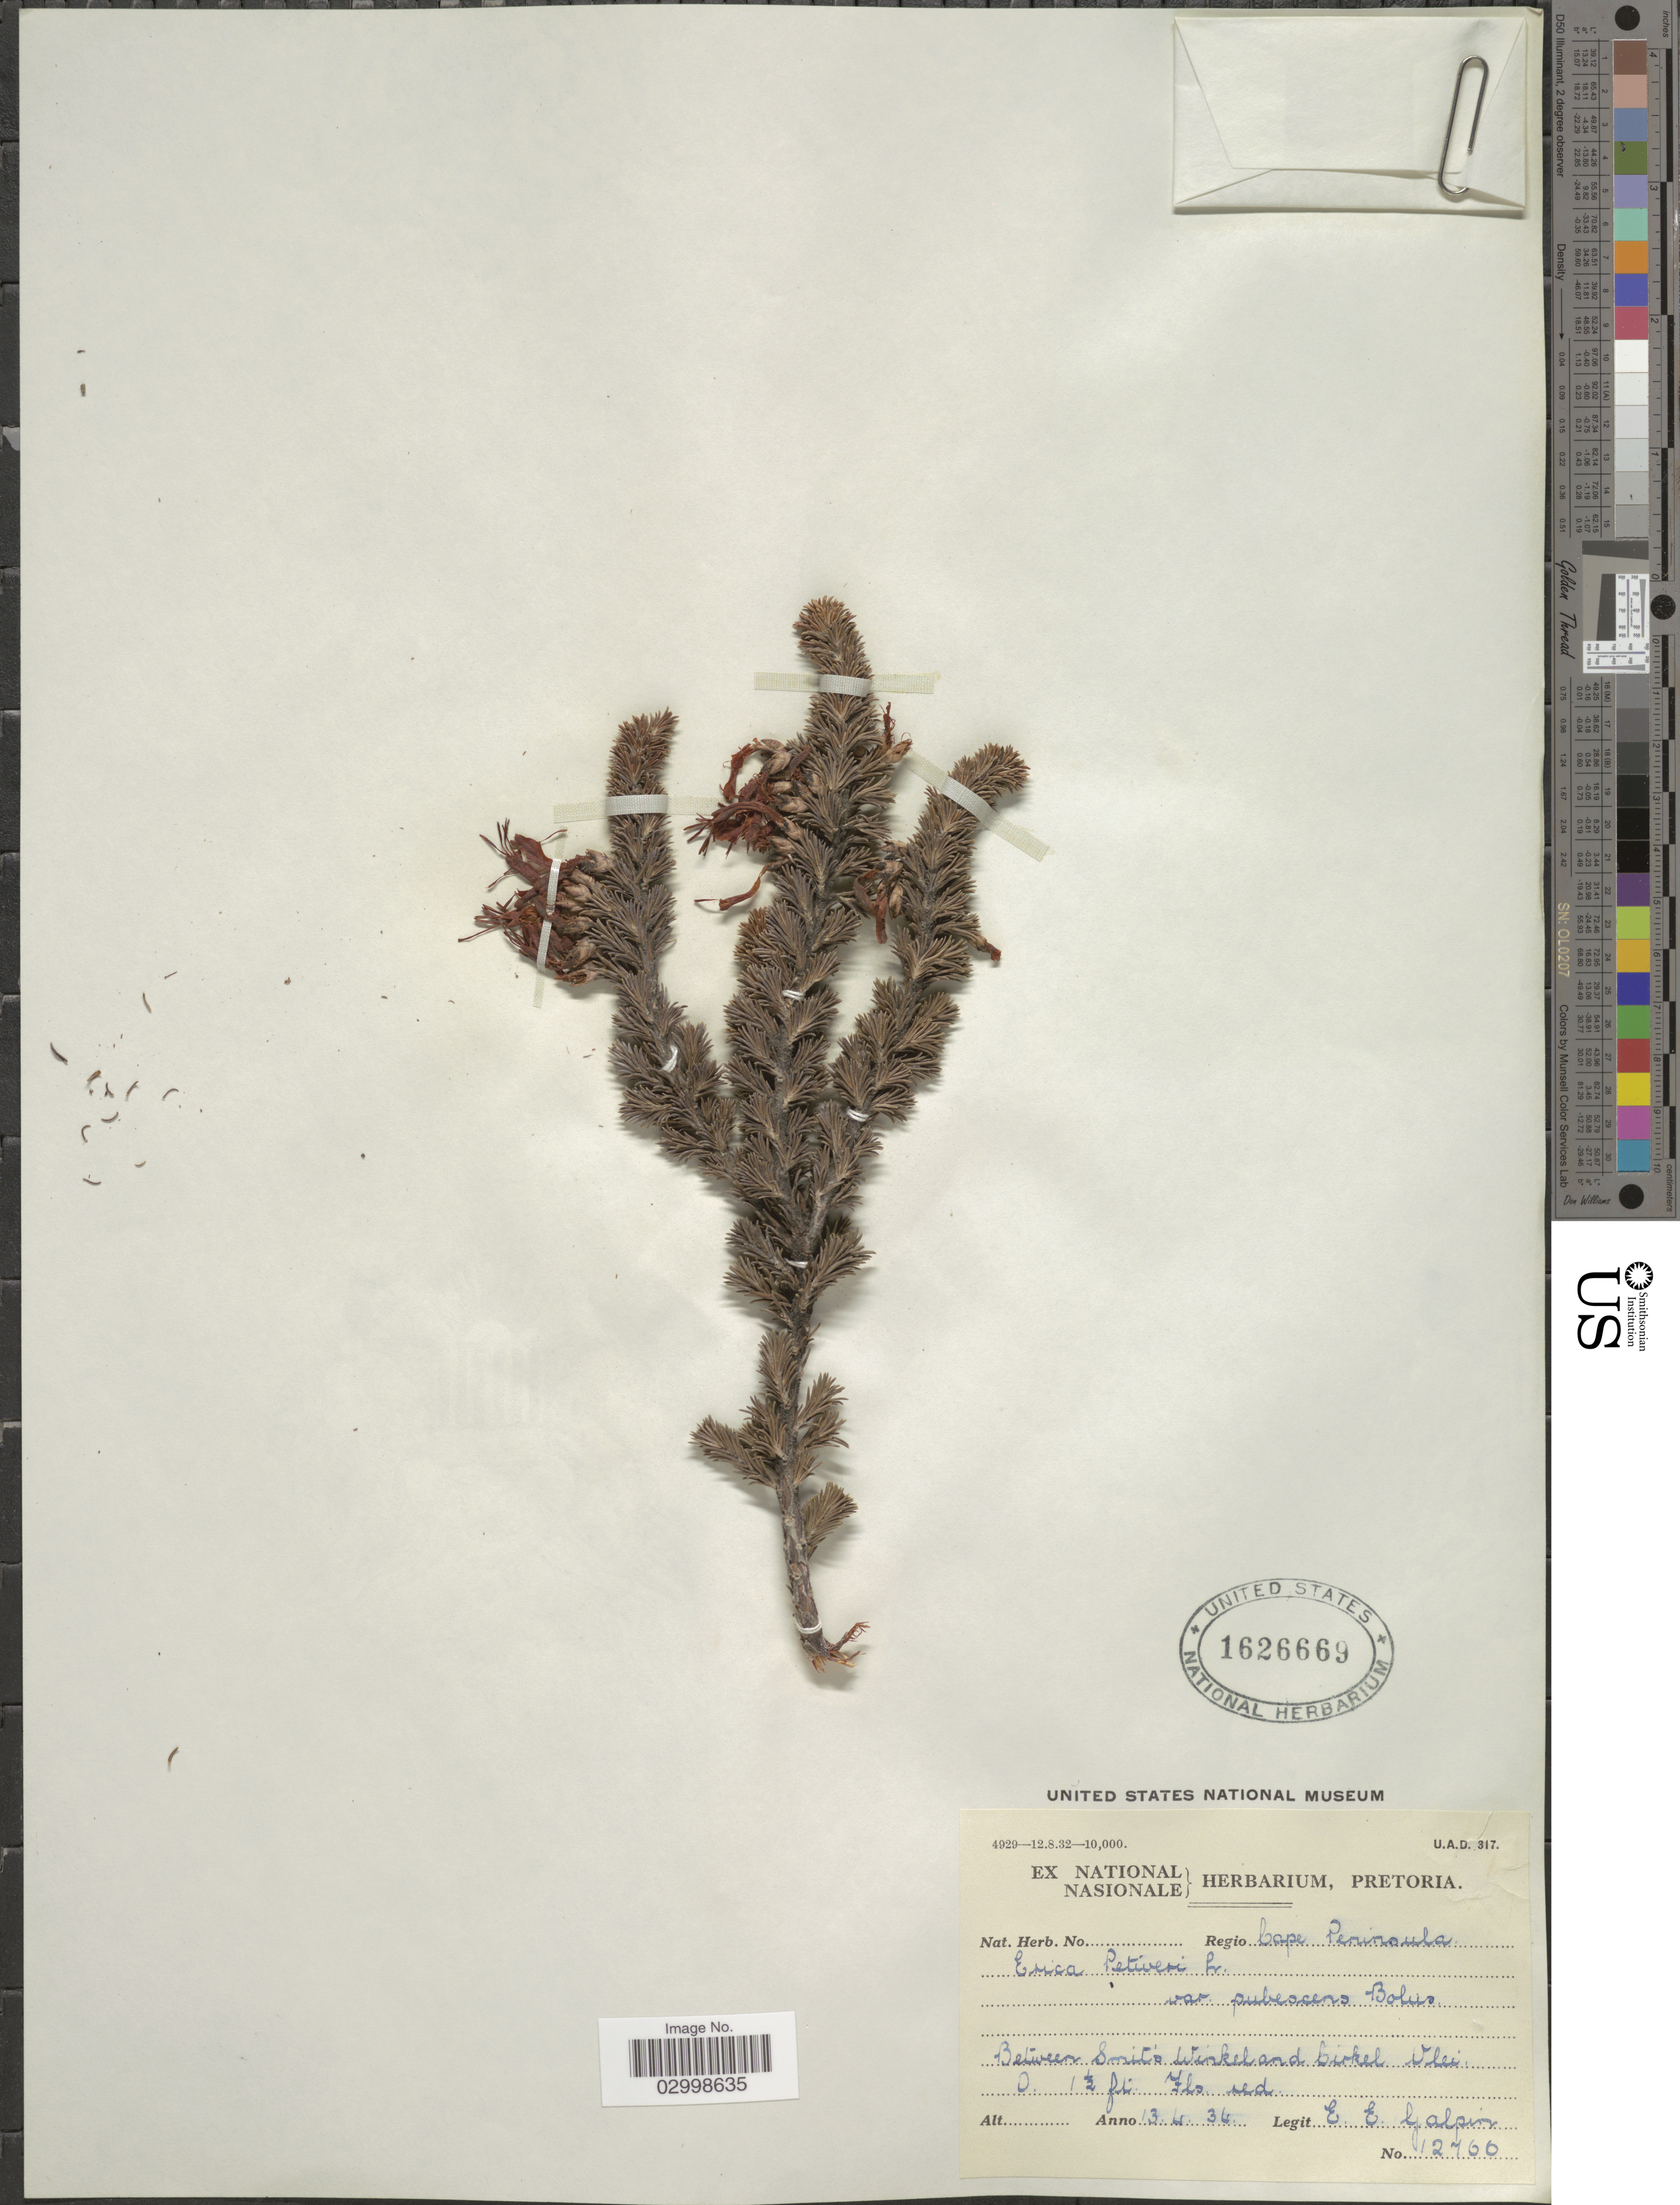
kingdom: Plantae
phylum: Tracheophyta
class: Magnoliopsida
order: Ericales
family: Ericaceae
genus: Erica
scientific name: Erica petiverii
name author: Willd.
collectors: E. Galpin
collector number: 12760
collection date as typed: Transcribed d/m/y: 13/4/34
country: South Africa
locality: Regio Cape Peninsula, between Smit's Winkel and Cirkel Vlei.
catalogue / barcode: US 1626669